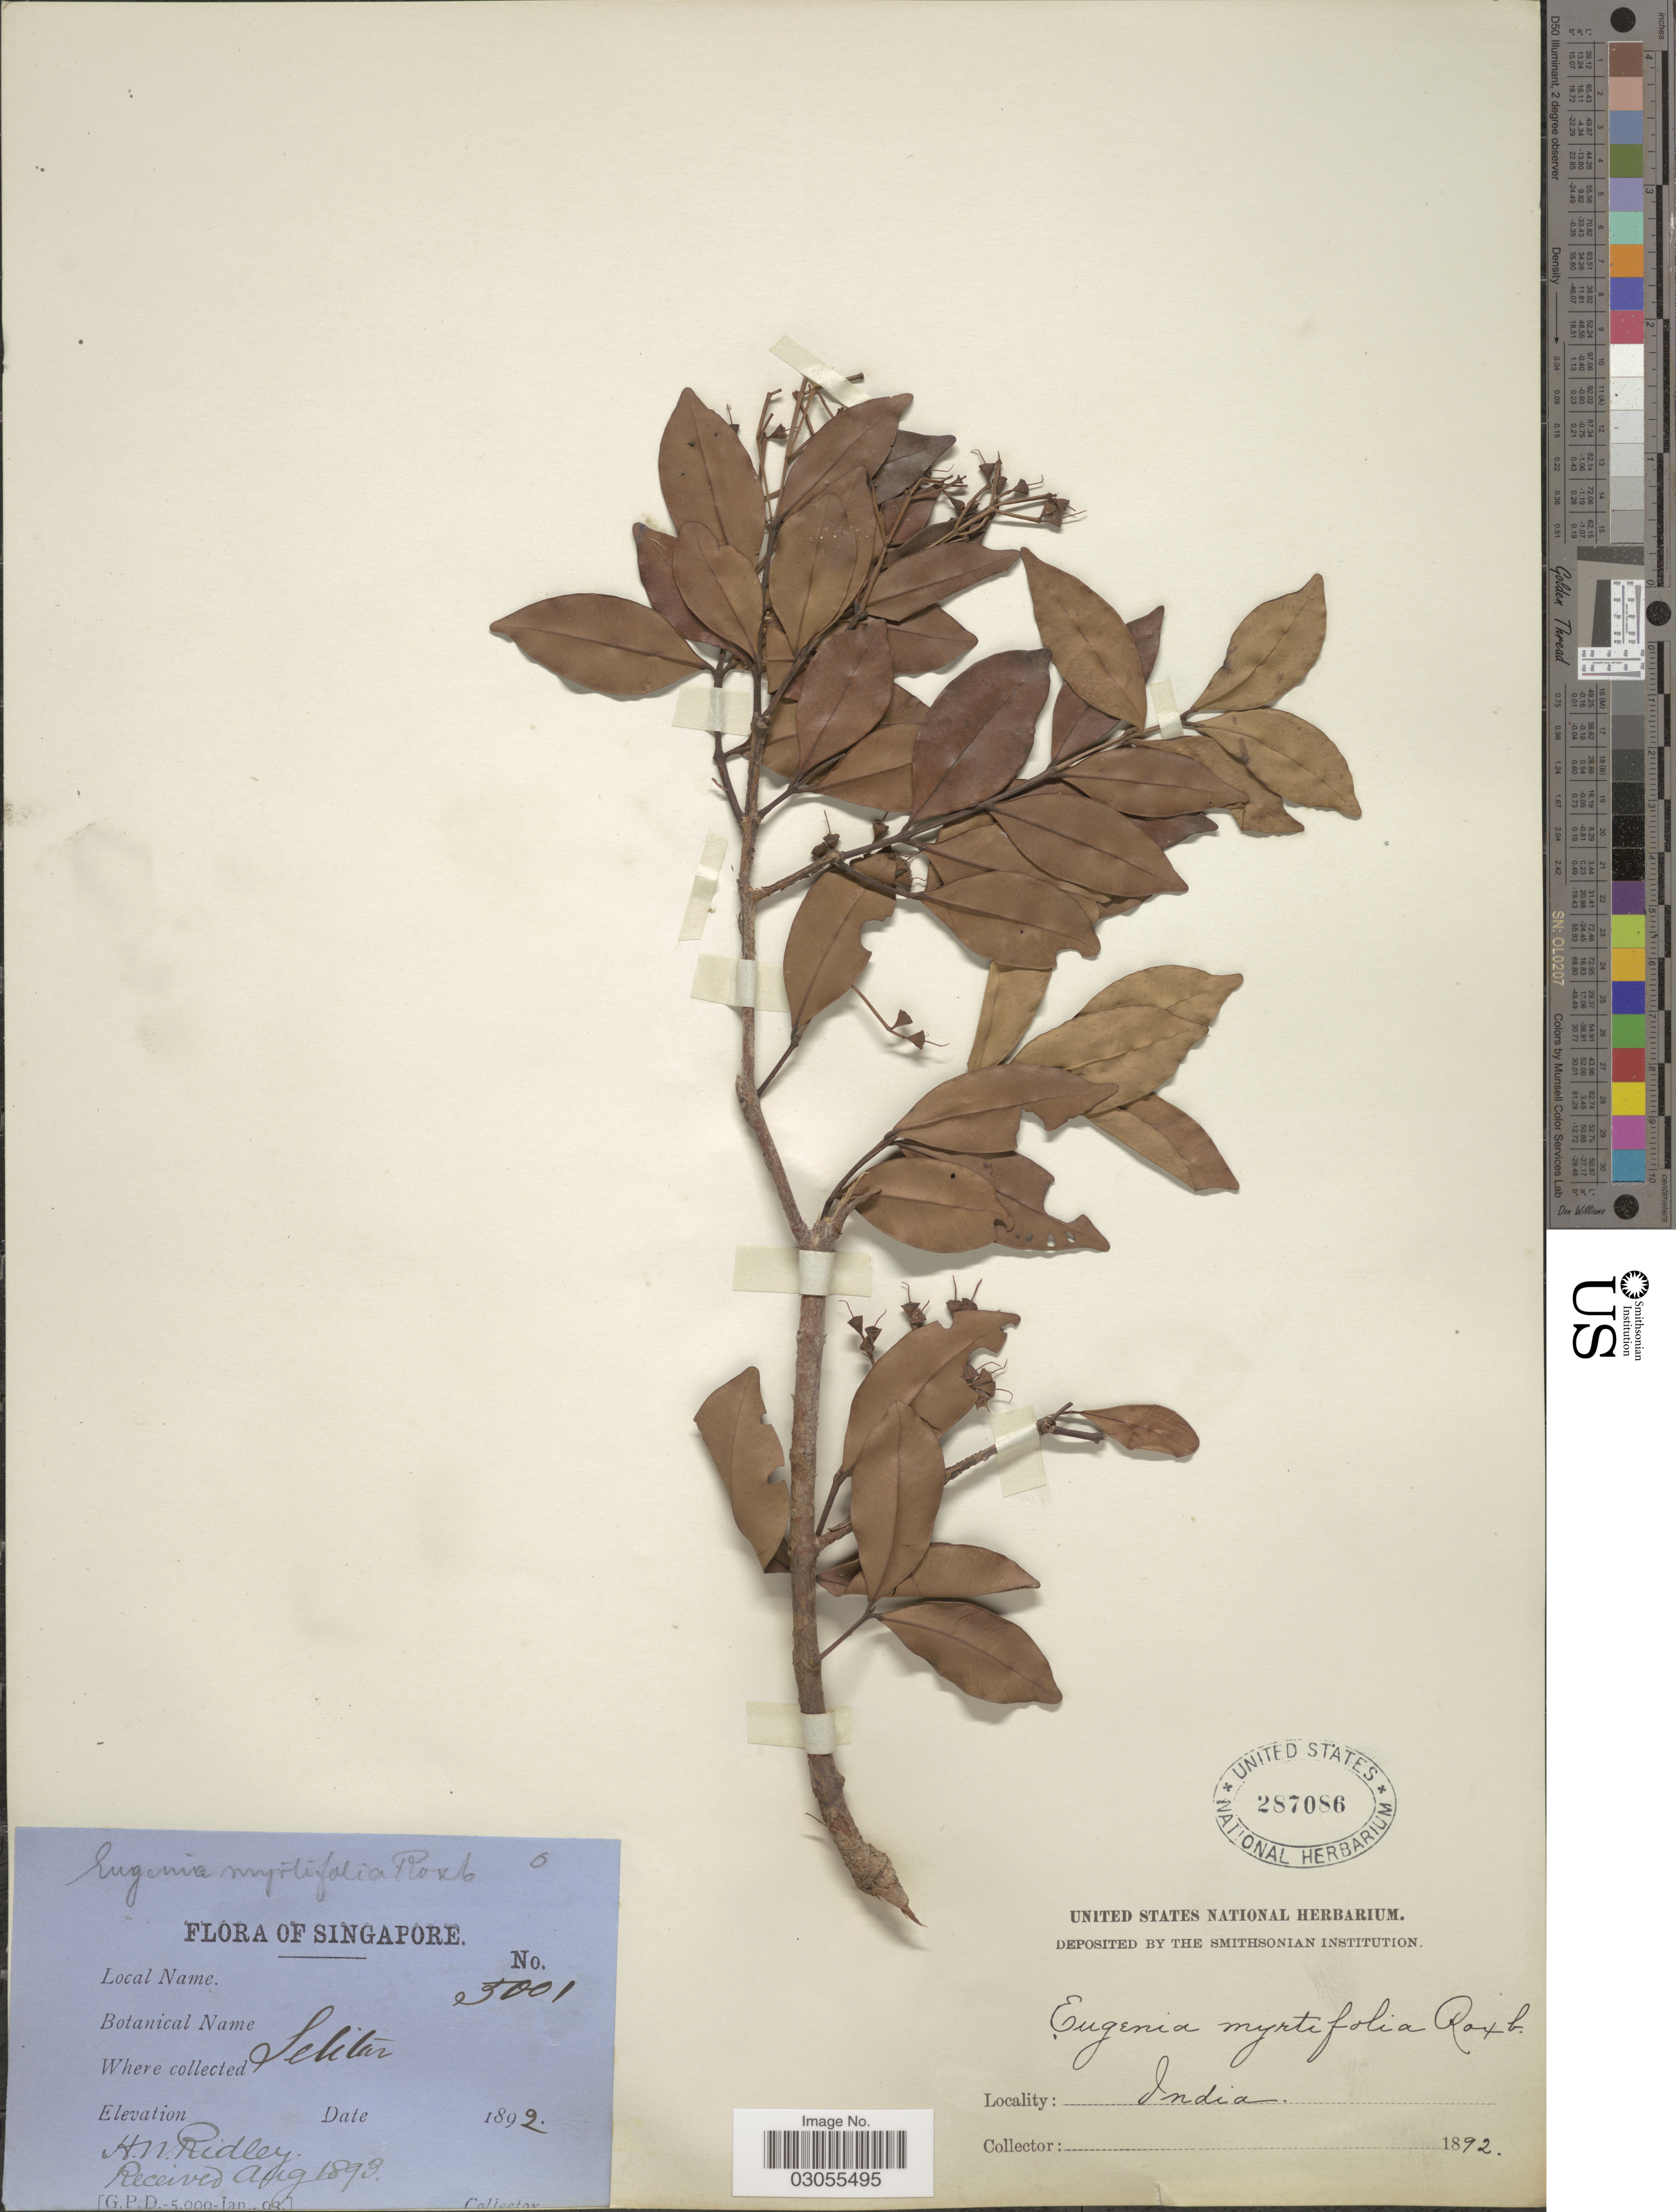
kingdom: Plantae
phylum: Tracheophyta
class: Magnoliopsida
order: Myrtales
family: Myrtaceae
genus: Syzygium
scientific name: Syzygium myrtifolium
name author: Walp.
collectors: H. N. Ridley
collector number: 5001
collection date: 1892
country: Singapore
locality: Selitar Singapore, India.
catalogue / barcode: US 287086